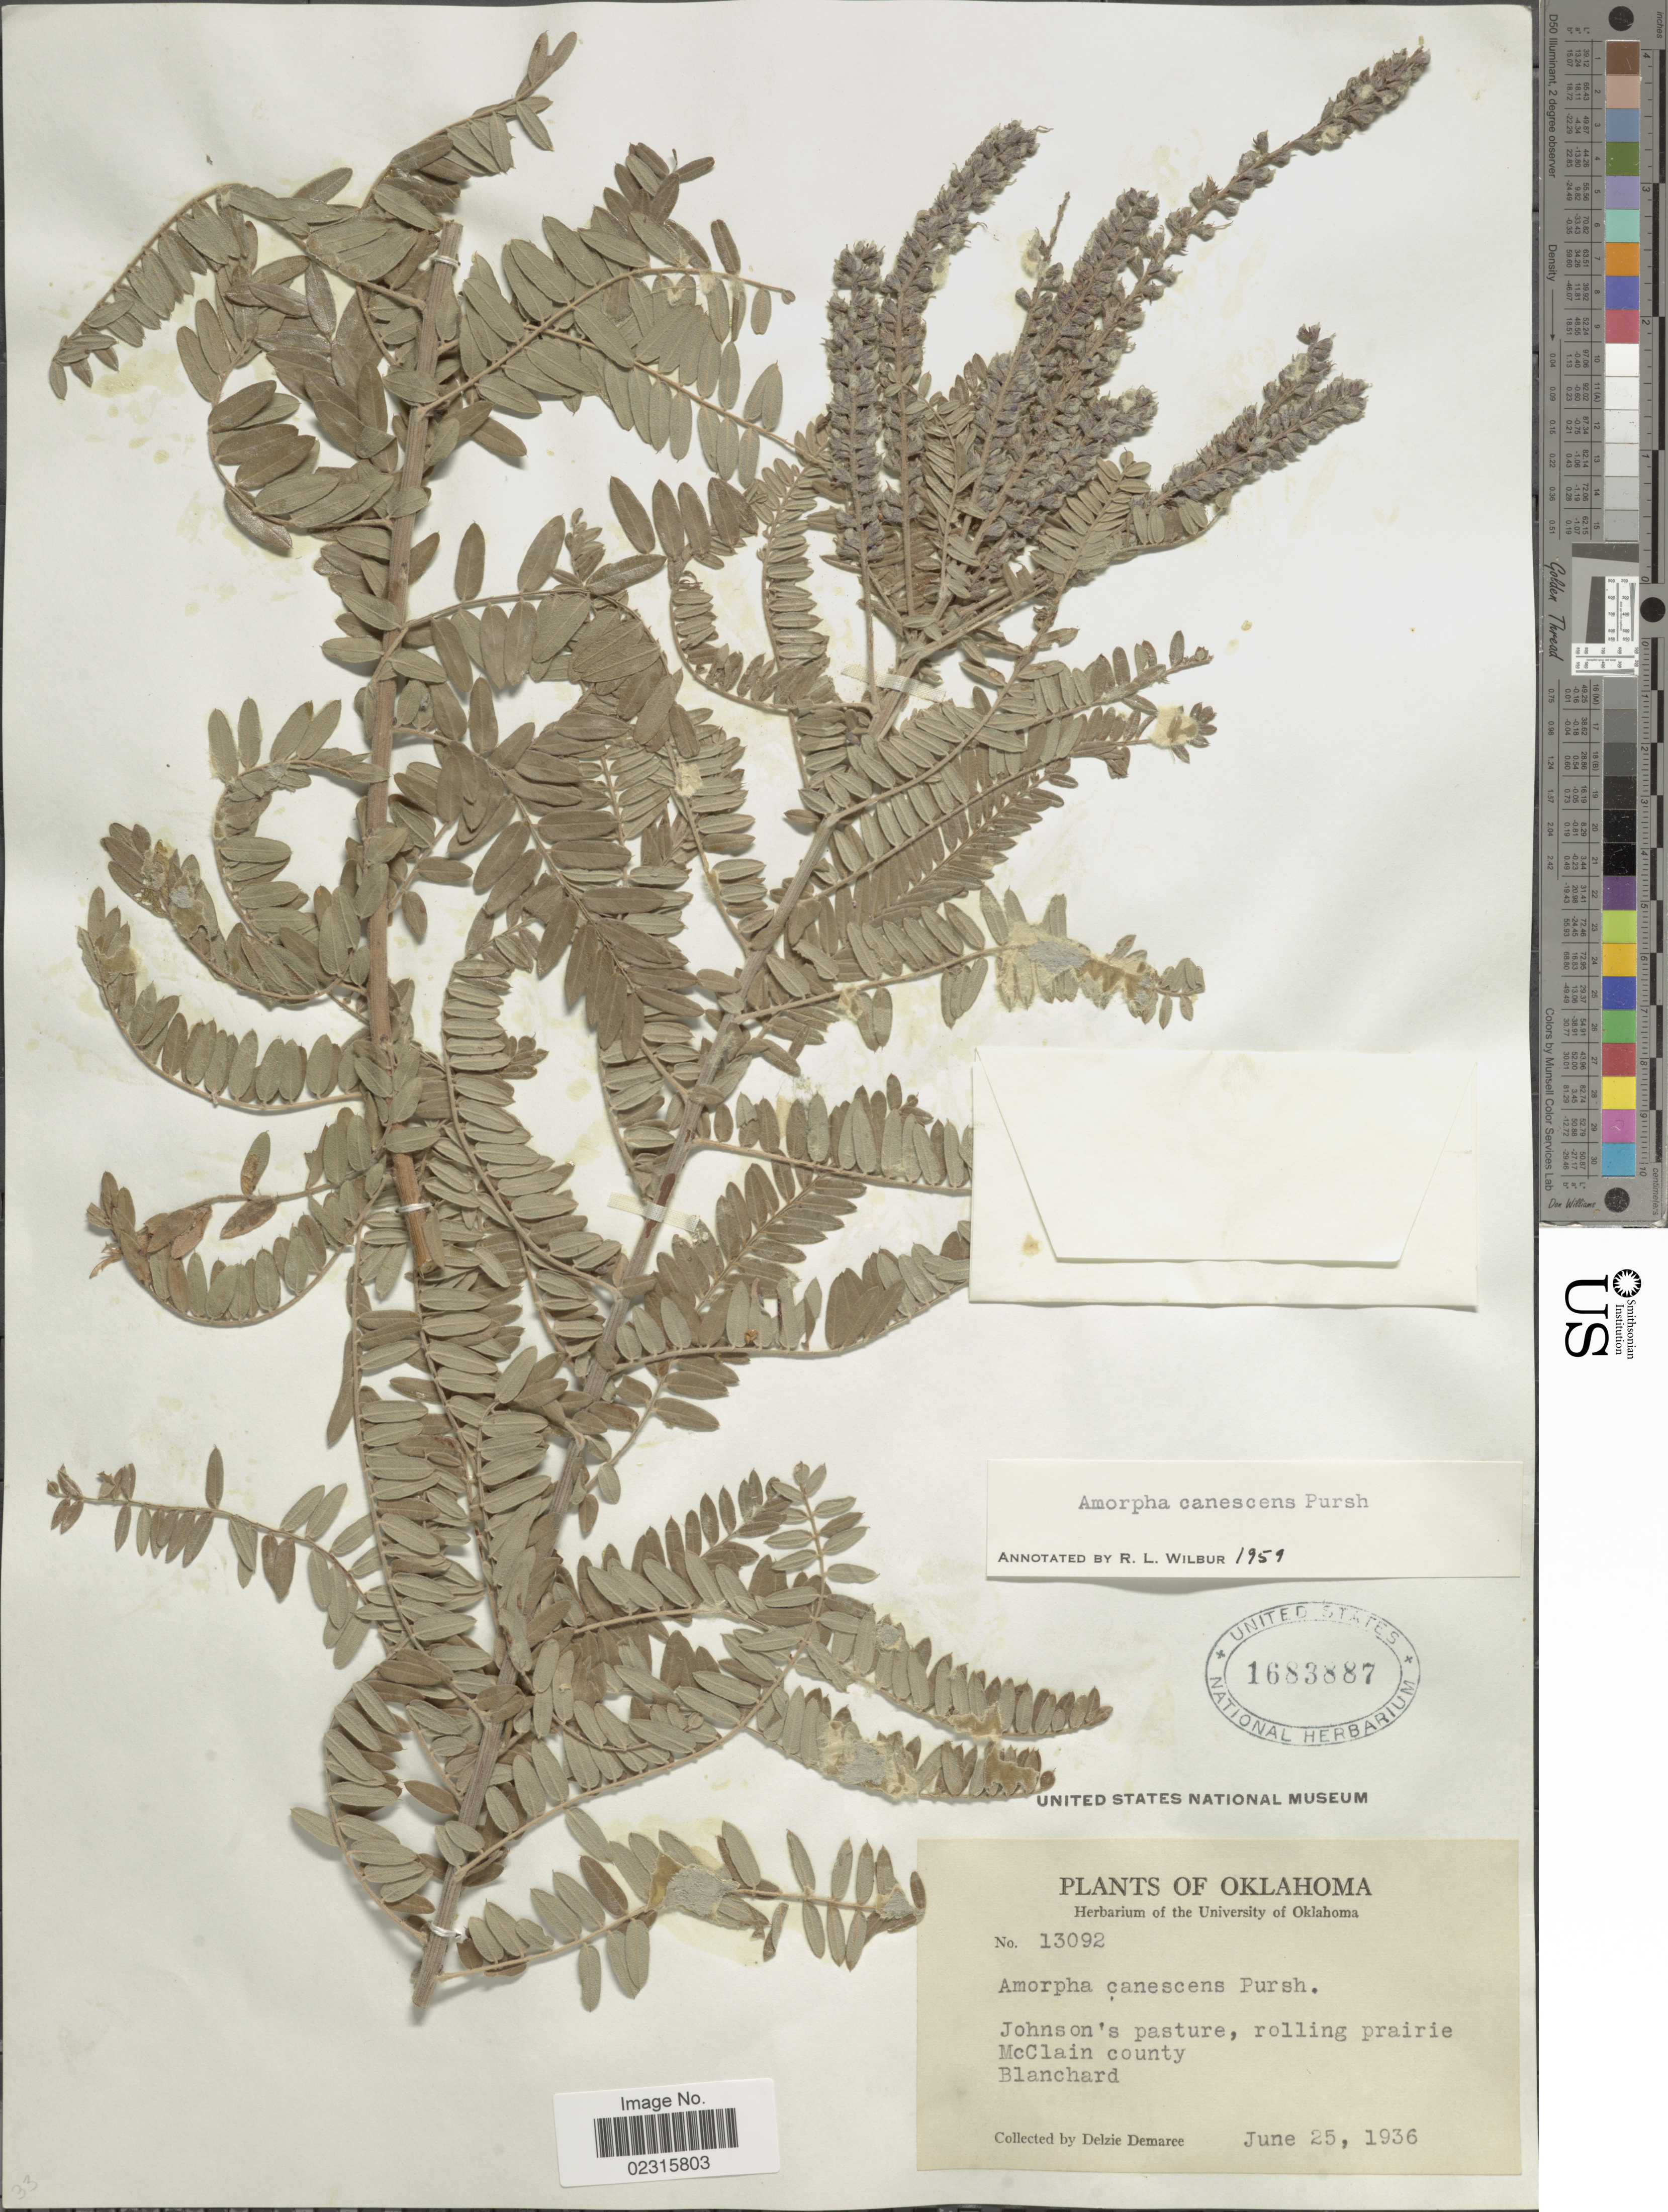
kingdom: Plantae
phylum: Tracheophyta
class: Magnoliopsida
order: Fabales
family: Fabaceae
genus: Amorpha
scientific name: Amorpha canescens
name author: Pursh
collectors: D. Demaree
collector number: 13092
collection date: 1936-06-25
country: United States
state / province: Oklahoma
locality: Johnson's pasture, rolling prairie McClain county, Blanchard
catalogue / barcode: US 1683887